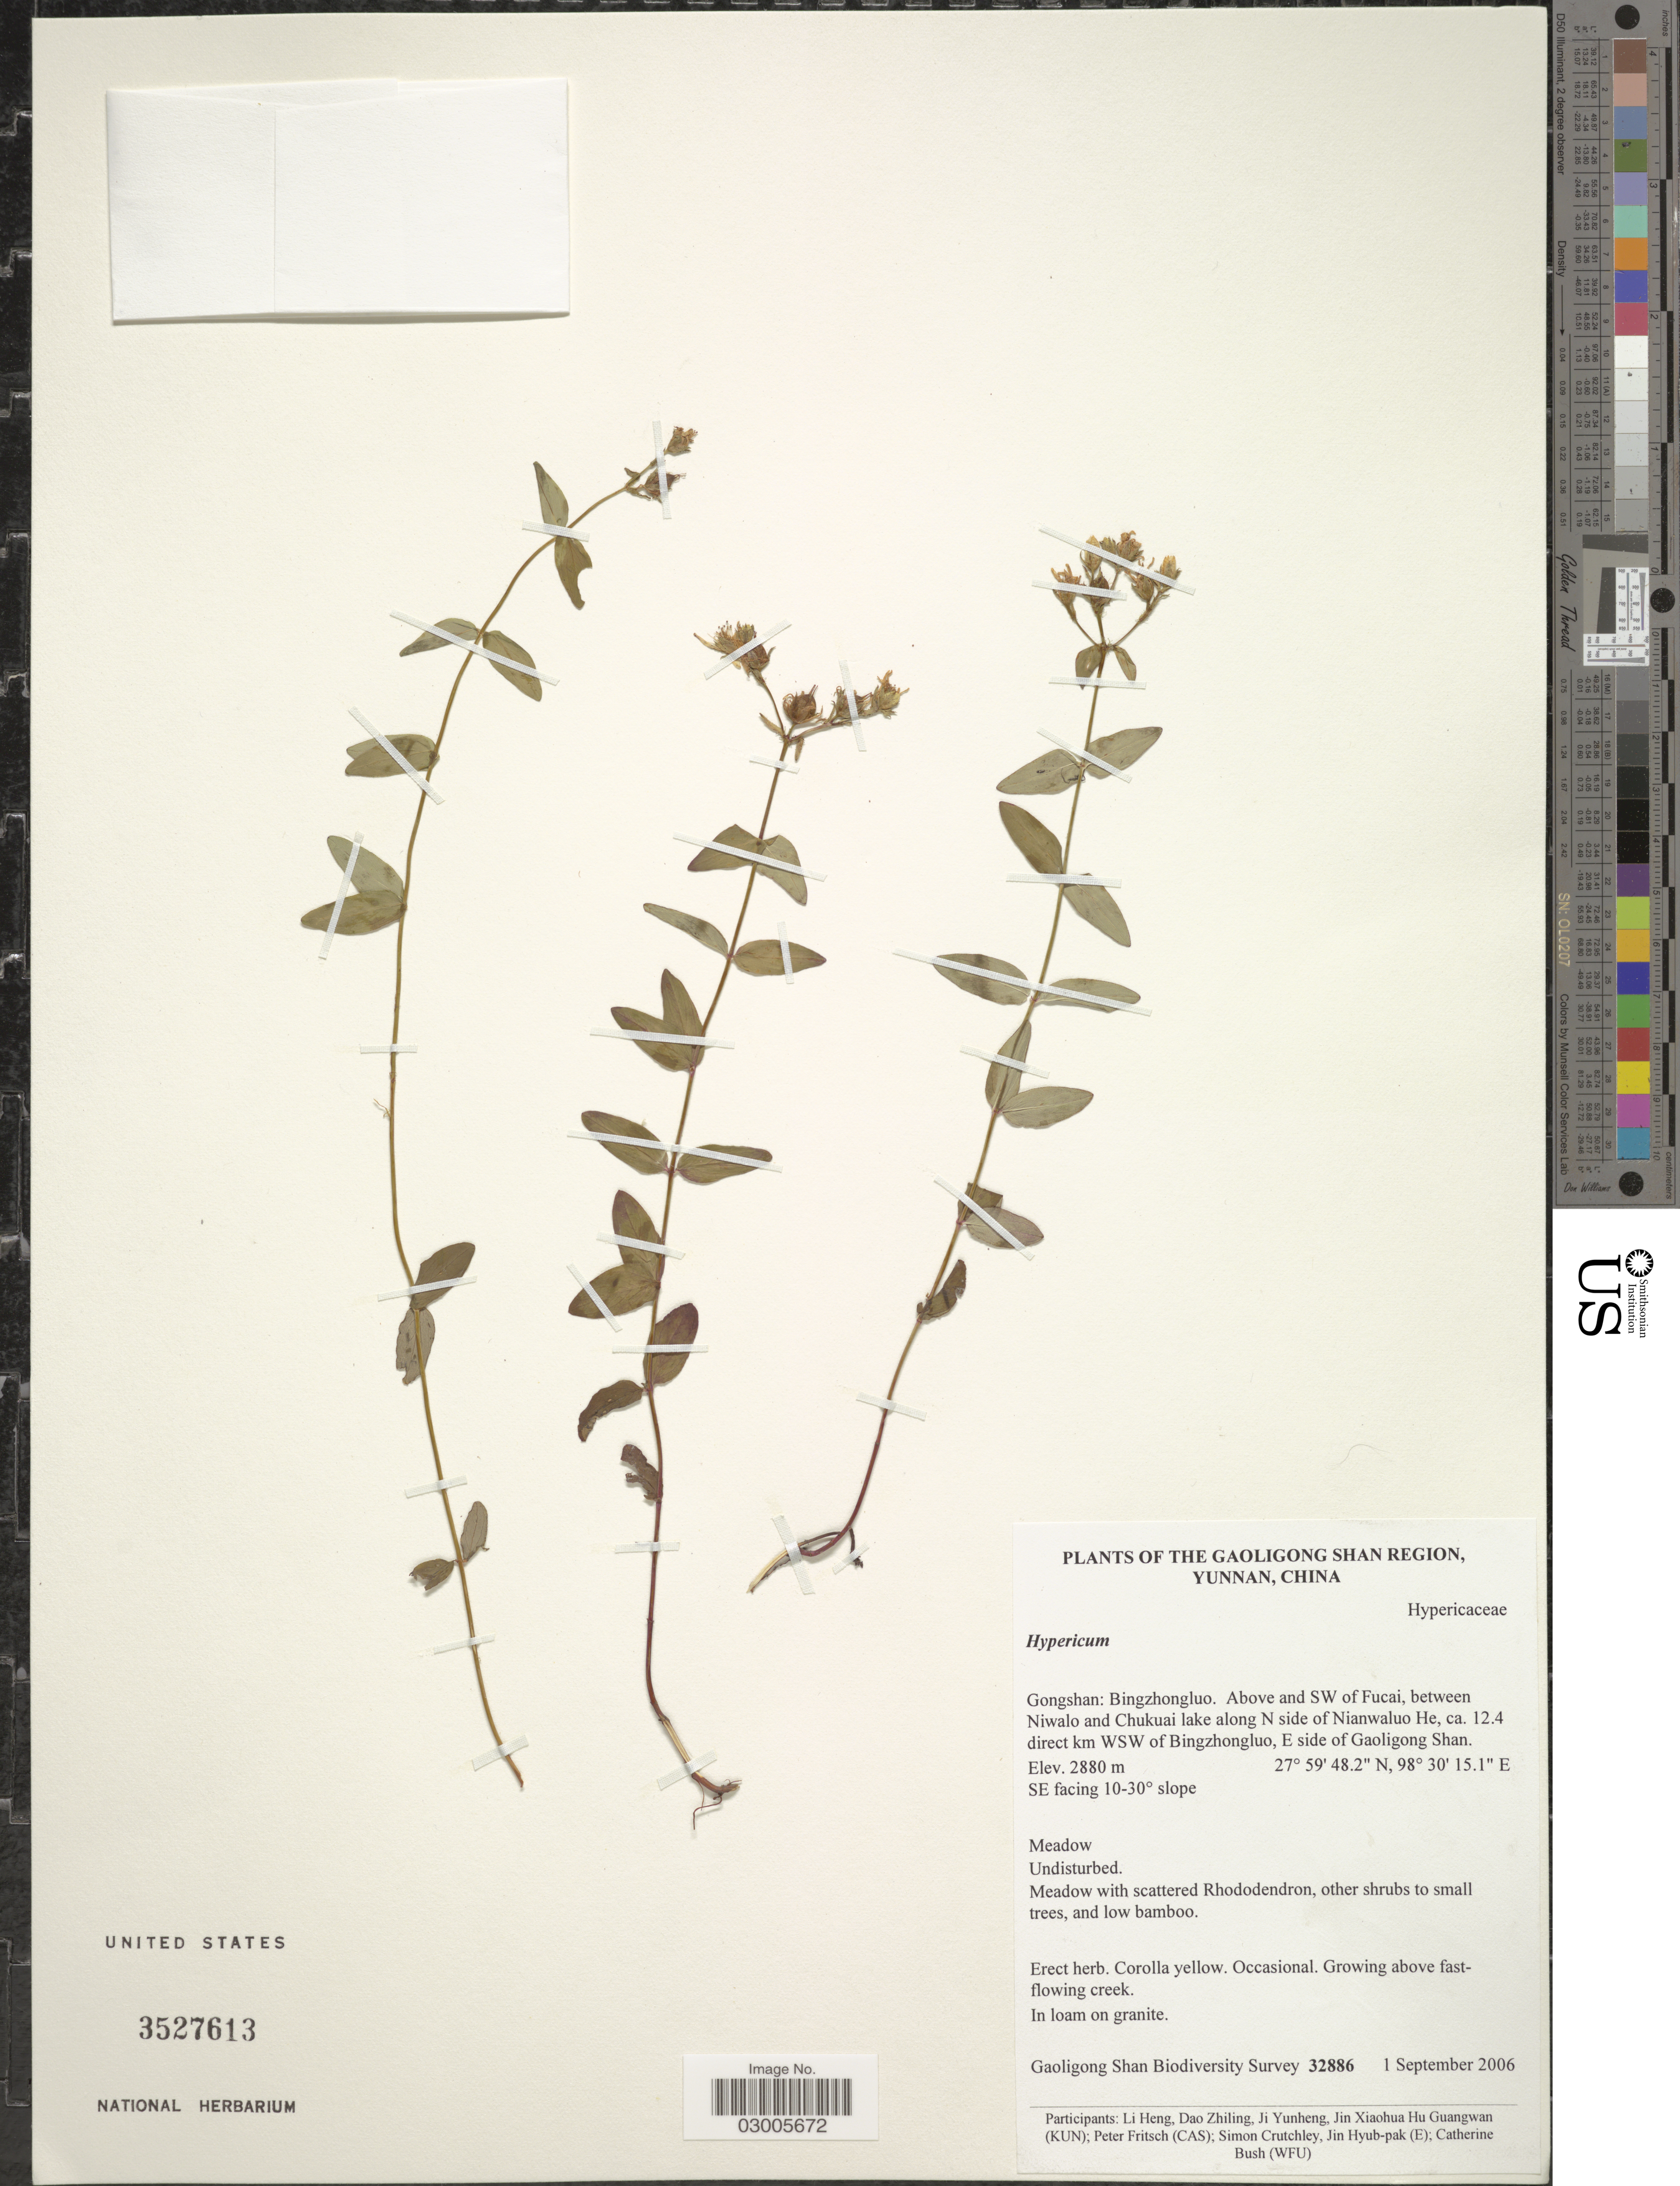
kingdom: Plantae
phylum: Tracheophyta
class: Magnoliopsida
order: Malpighiales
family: Hypericaceae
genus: Hypericum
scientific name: Hypericum sp.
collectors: Gaoligong Shan Biodiversity Survey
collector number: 32886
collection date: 2006-09-01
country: China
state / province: Yunnan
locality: The Gaoligong Shan Region, Gongshan: Bingzhongluo. Above and SW of Fucai, between Niwalo and Chukuai lake along N side of Nianwaluo He, ca. 12.4 direct km WSW of Bingzhongluo, E side of Gaoligong Shan. SE facing 10-30° slope.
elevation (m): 2880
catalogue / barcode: US 3527613